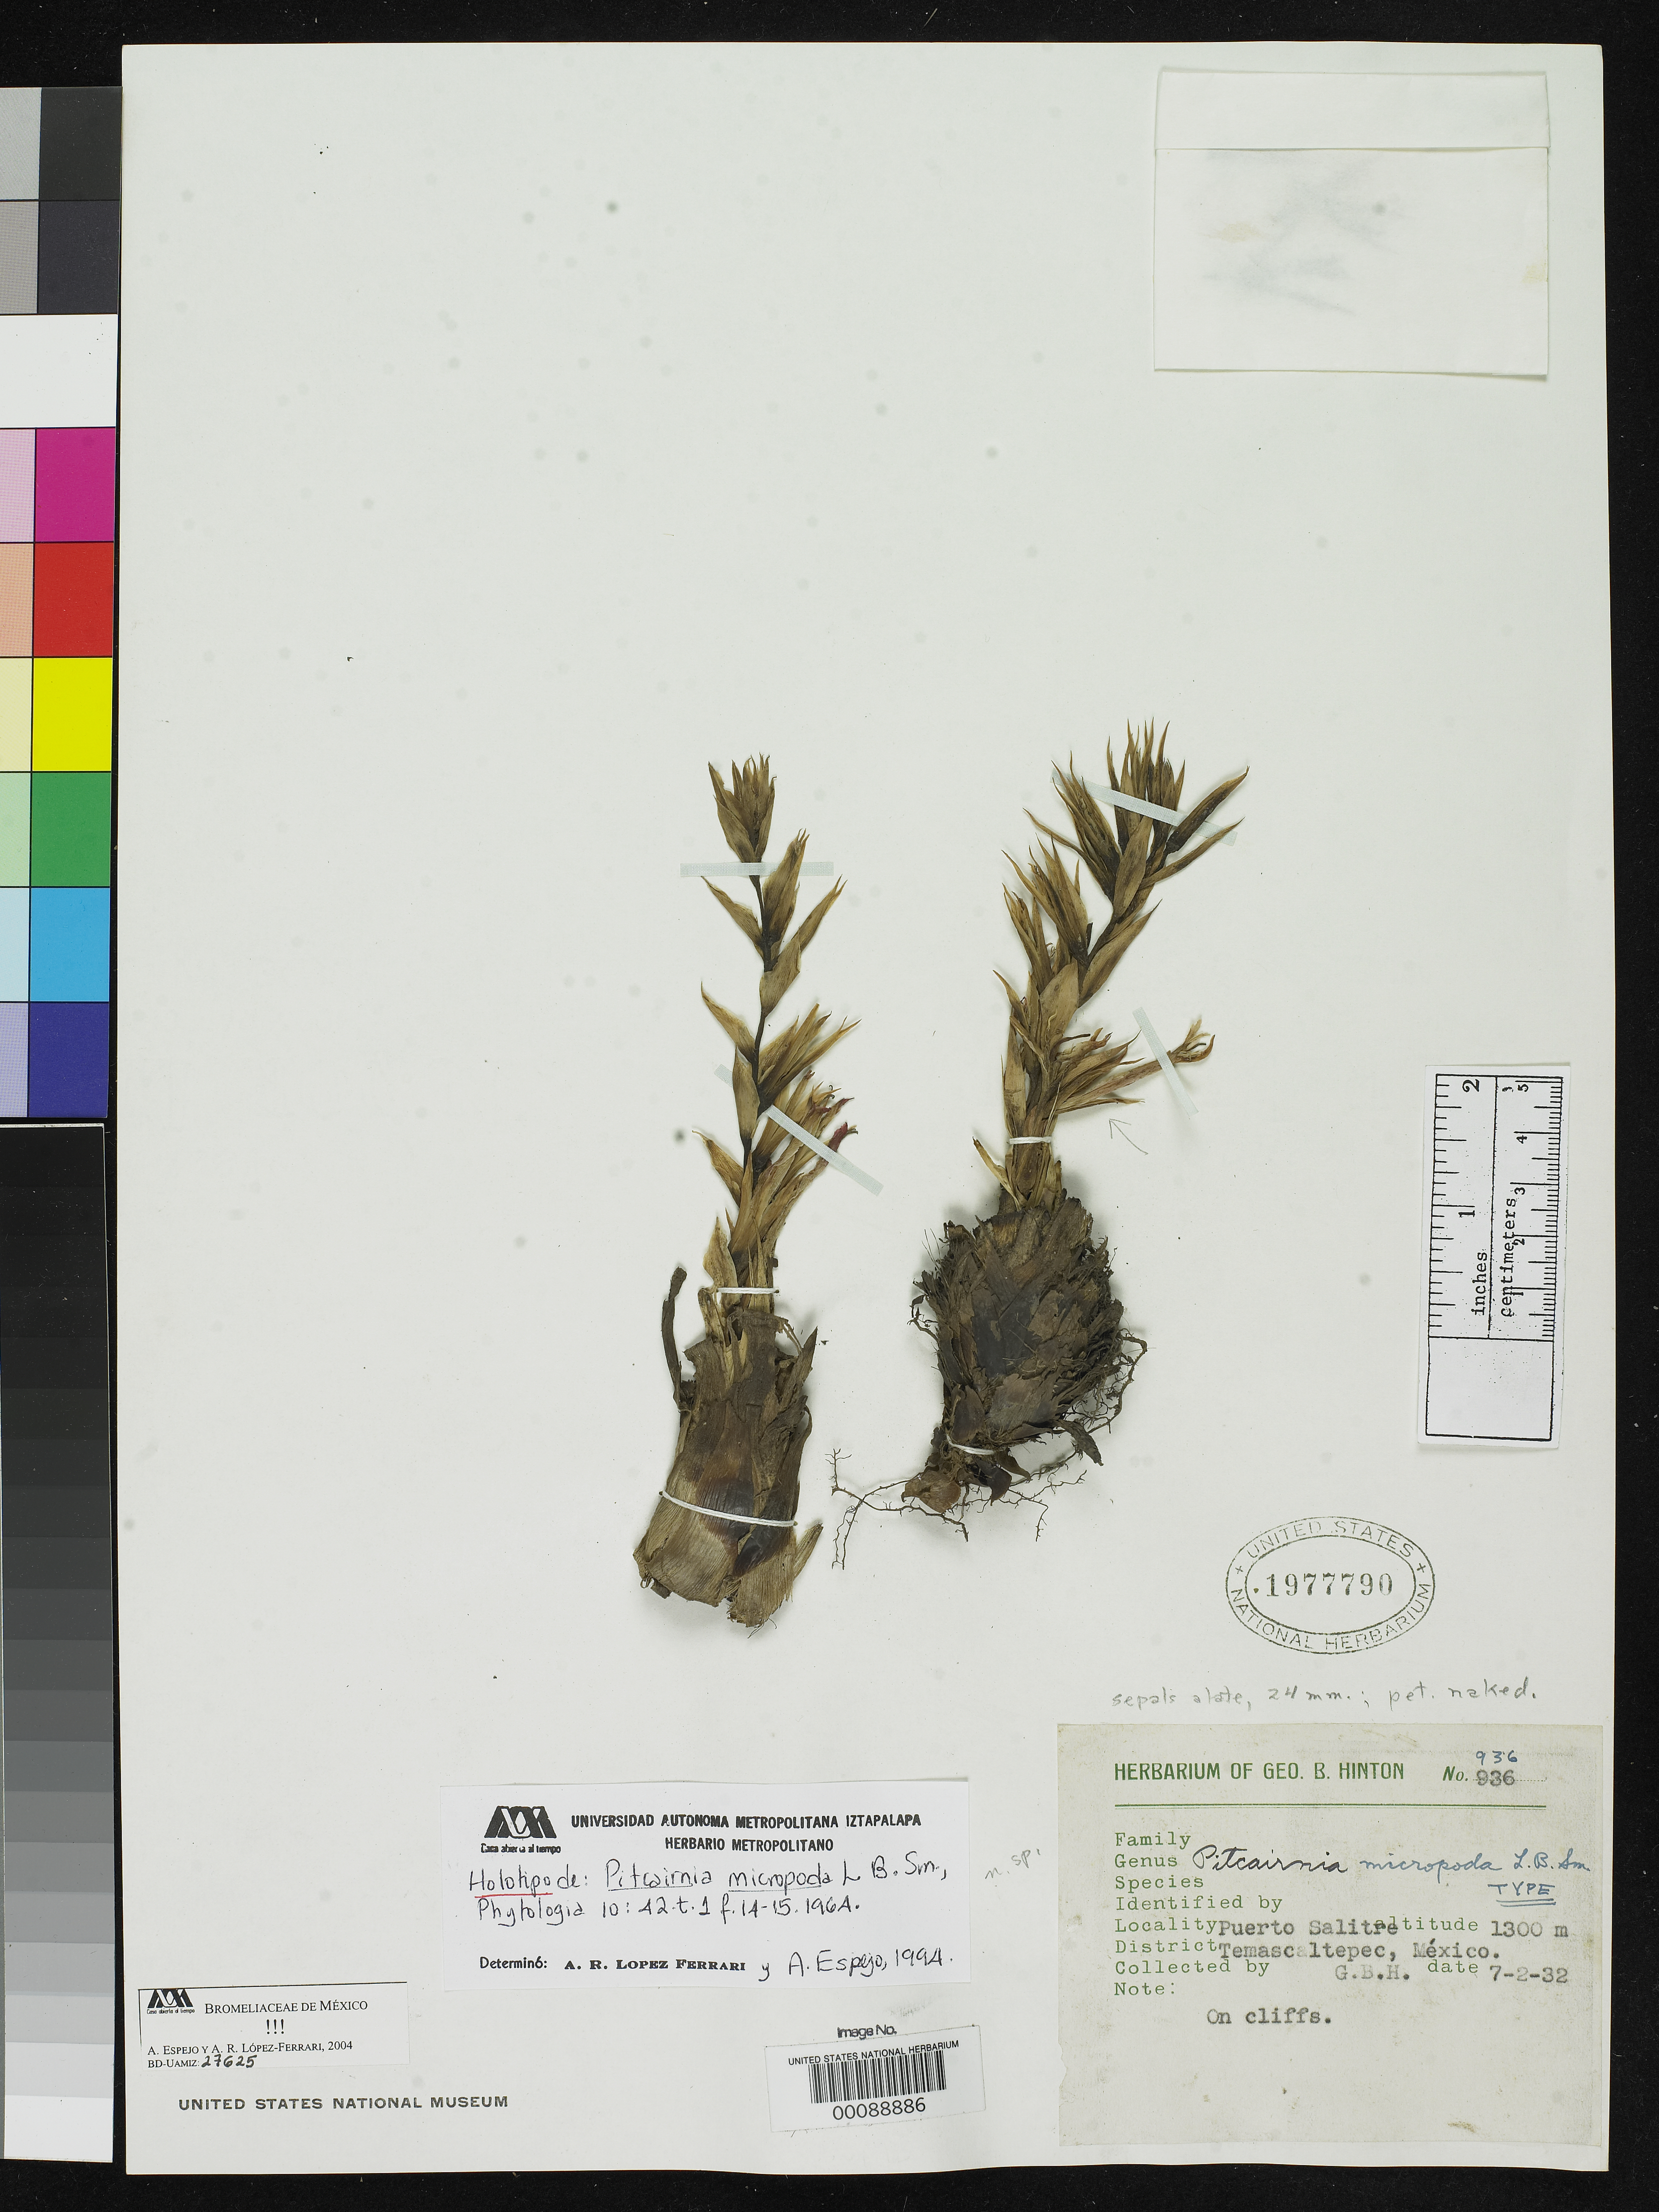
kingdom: Plantae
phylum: Tracheophyta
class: Liliopsida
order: Poales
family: Bromeliaceae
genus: Pitcairnia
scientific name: Pitcairnia micropoda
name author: L.B. Sm.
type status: Holotype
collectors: G. B. Hinton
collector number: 936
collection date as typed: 1932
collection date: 1932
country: Mexico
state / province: México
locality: Puerto Salitre.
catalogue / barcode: US 1977790